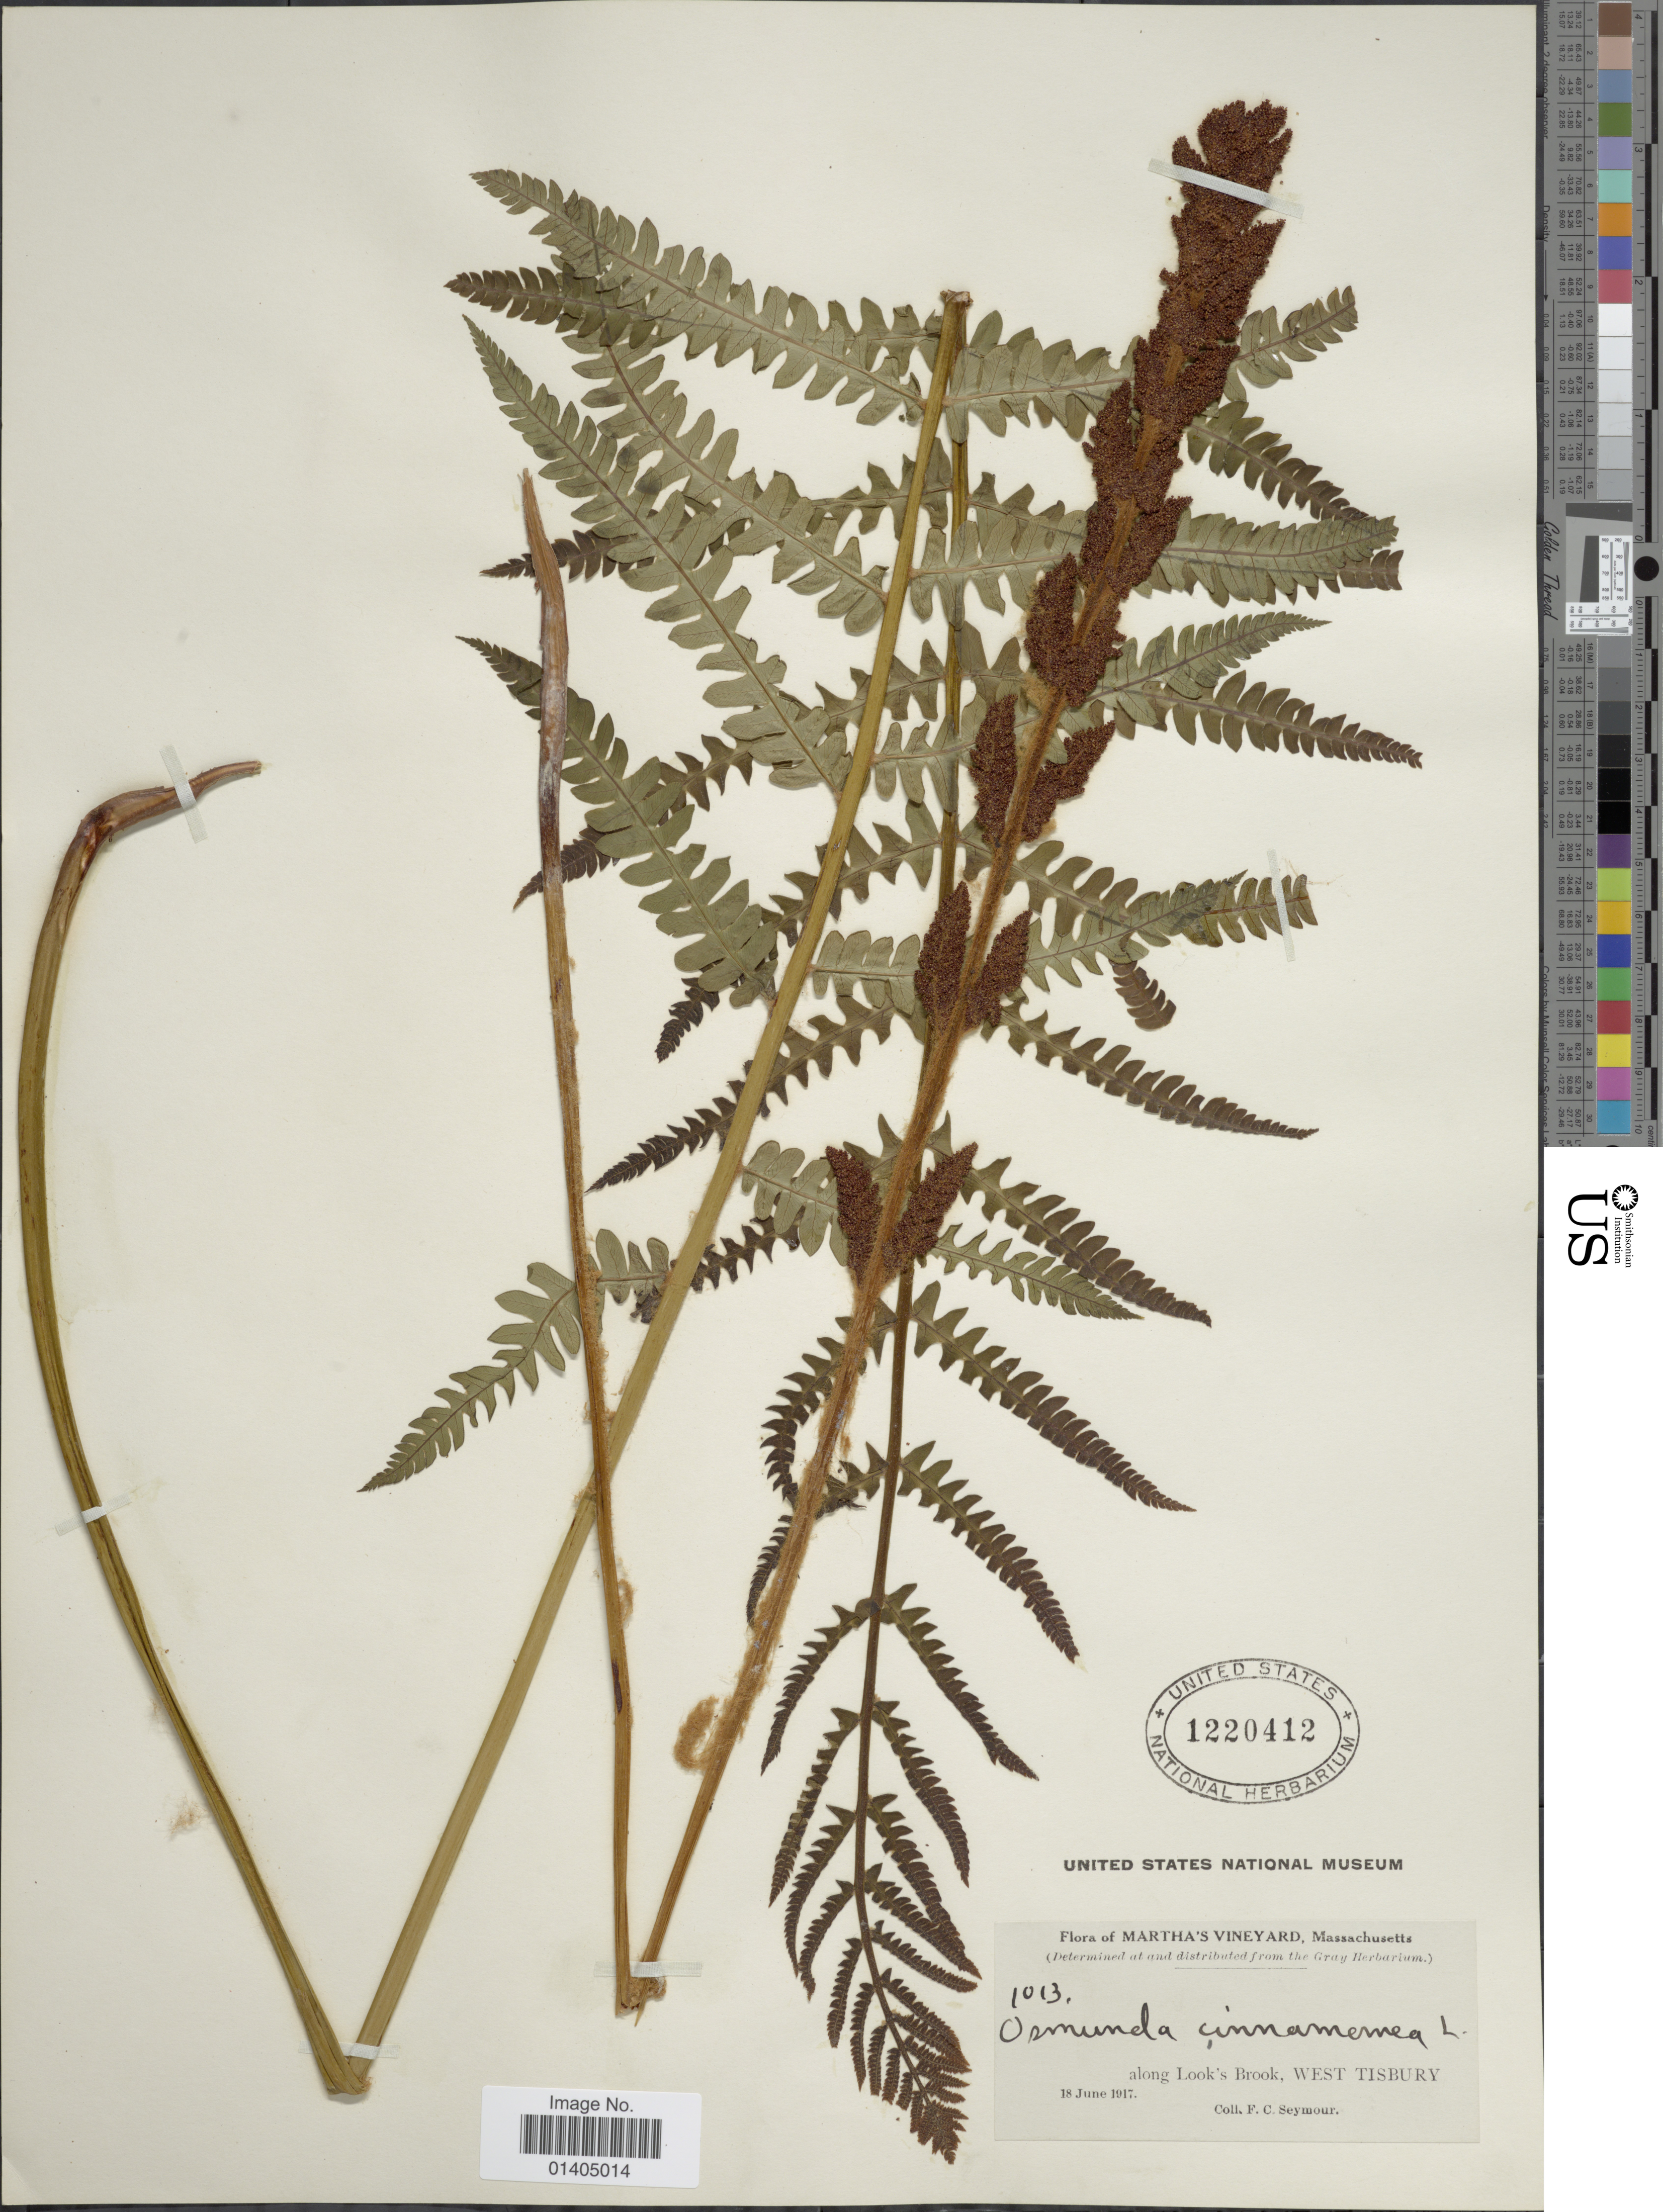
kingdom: Plantae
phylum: Tracheophyta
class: Polypodiopsida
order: Osmundales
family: Osmundaceae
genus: Osmundastrum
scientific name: Osmundastrum cinnamomeum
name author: (L.) C. Presl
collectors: F. C. Seymour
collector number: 1013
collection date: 1917-06-18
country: United States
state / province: Massachusetts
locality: Martha's Vineyard, along Look's Brook, West Tisbury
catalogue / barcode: US 1220412